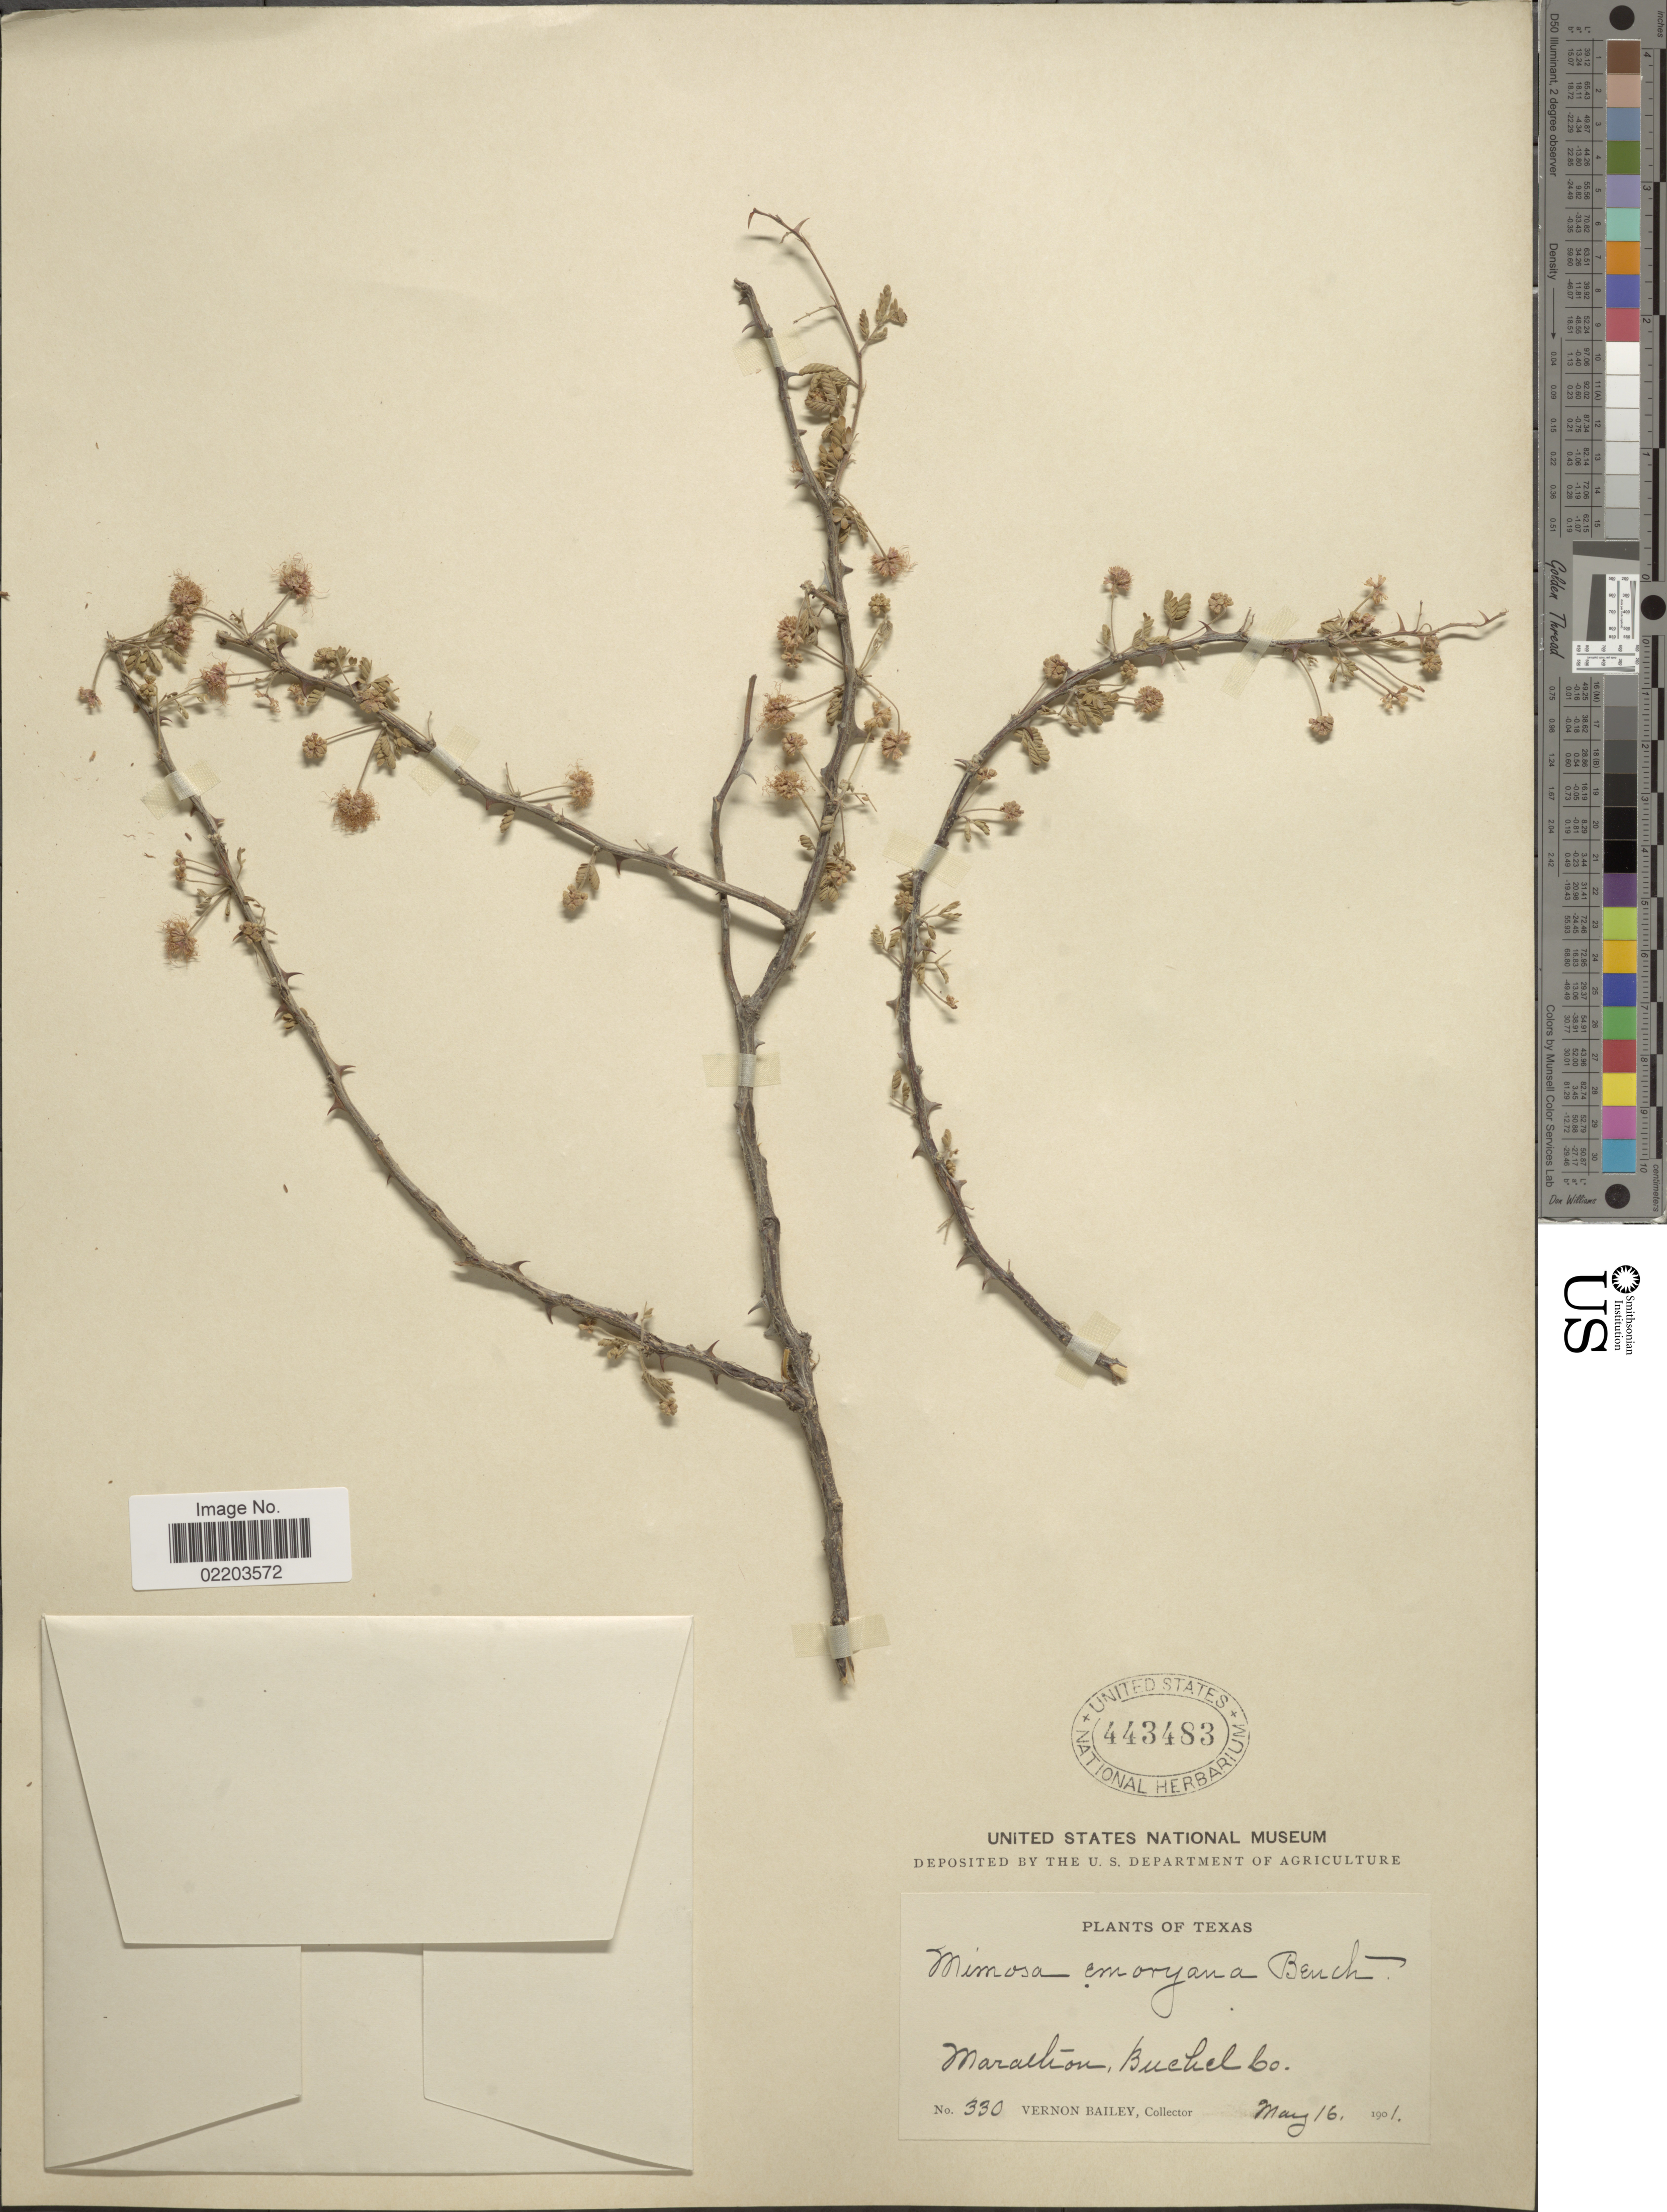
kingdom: Plantae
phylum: Tracheophyta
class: Magnoliopsida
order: Fabales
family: Fabaceae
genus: Mimosa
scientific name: Mimosa biuncifera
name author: Benth.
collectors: V. O. Bailey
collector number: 330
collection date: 1901-05-16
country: United States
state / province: Texas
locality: Marthon, Buckel Co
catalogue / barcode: US 443483